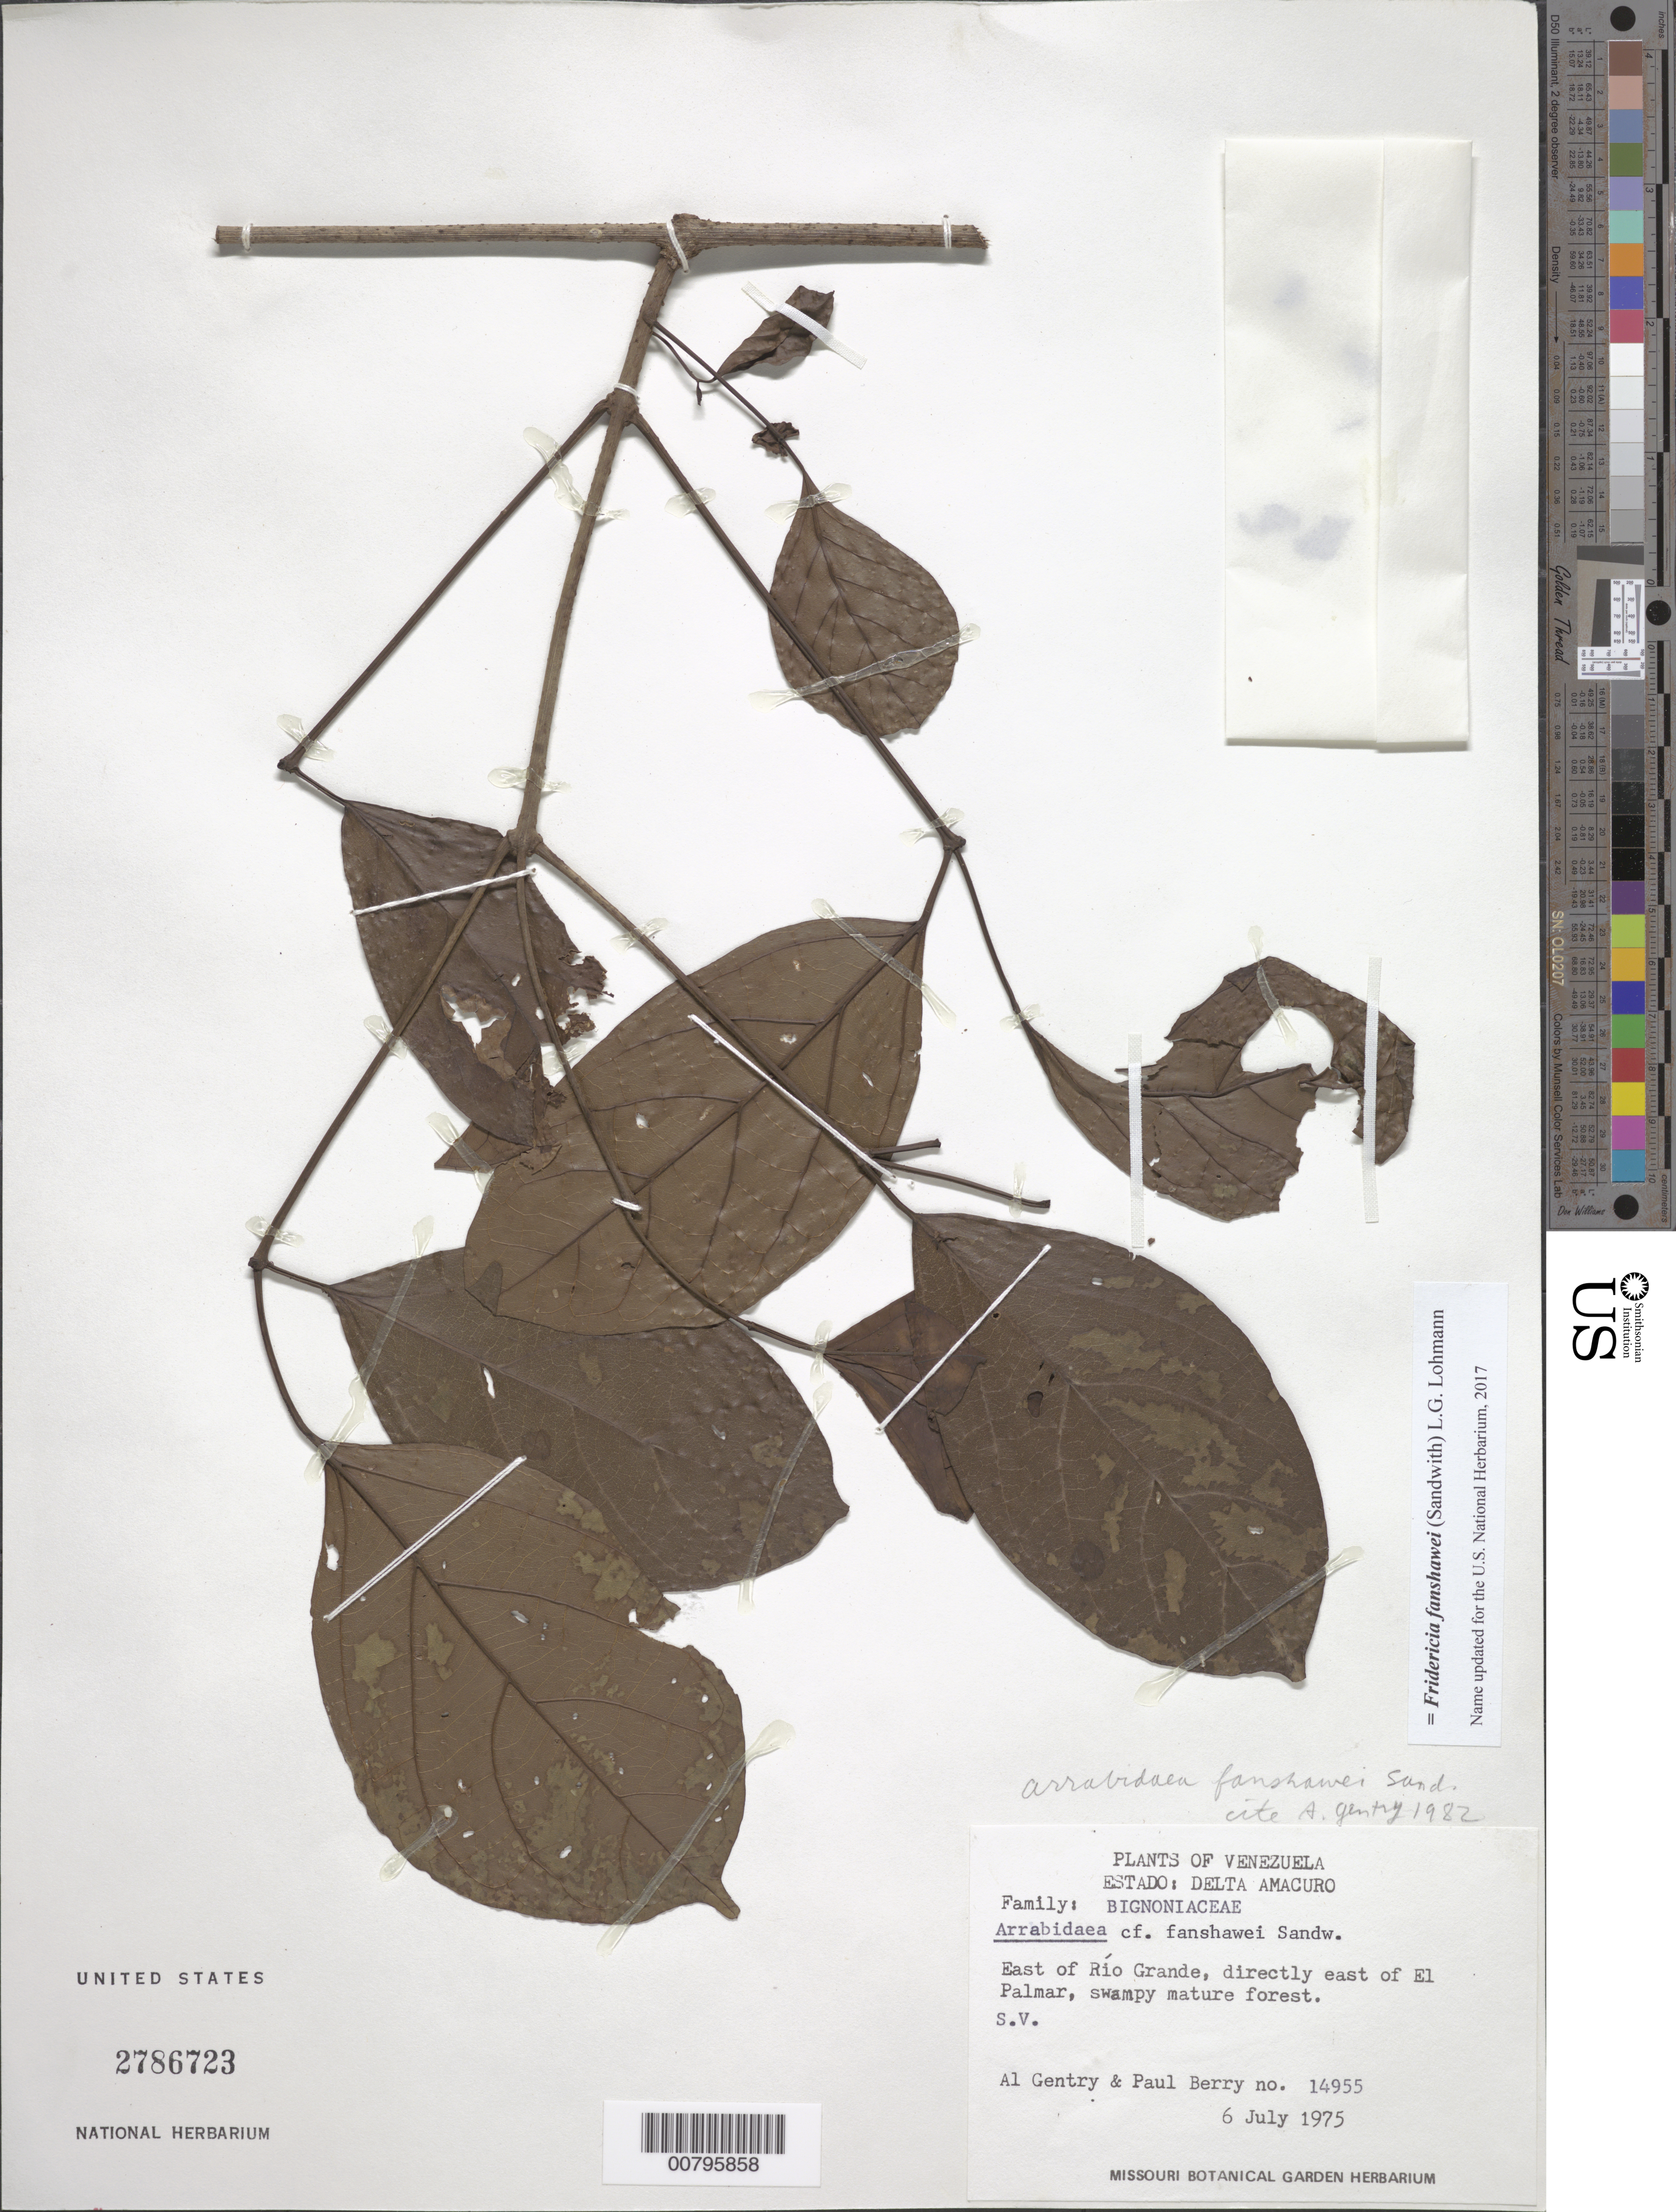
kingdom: Plantae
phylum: Tracheophyta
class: Magnoliopsida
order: Lamiales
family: Bignoniaceae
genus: Fridericia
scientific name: Fridericia fanshawei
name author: (Sandwith) L.G. Lohmann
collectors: A. H. Gentry & P. Berry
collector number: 14955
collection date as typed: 6-Jul-75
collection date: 1975-07-06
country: Venezuela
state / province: Delta Amacuro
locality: Río Grande, E of río and directly east of El Palmar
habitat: Swampy mature forest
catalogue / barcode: US 2786723